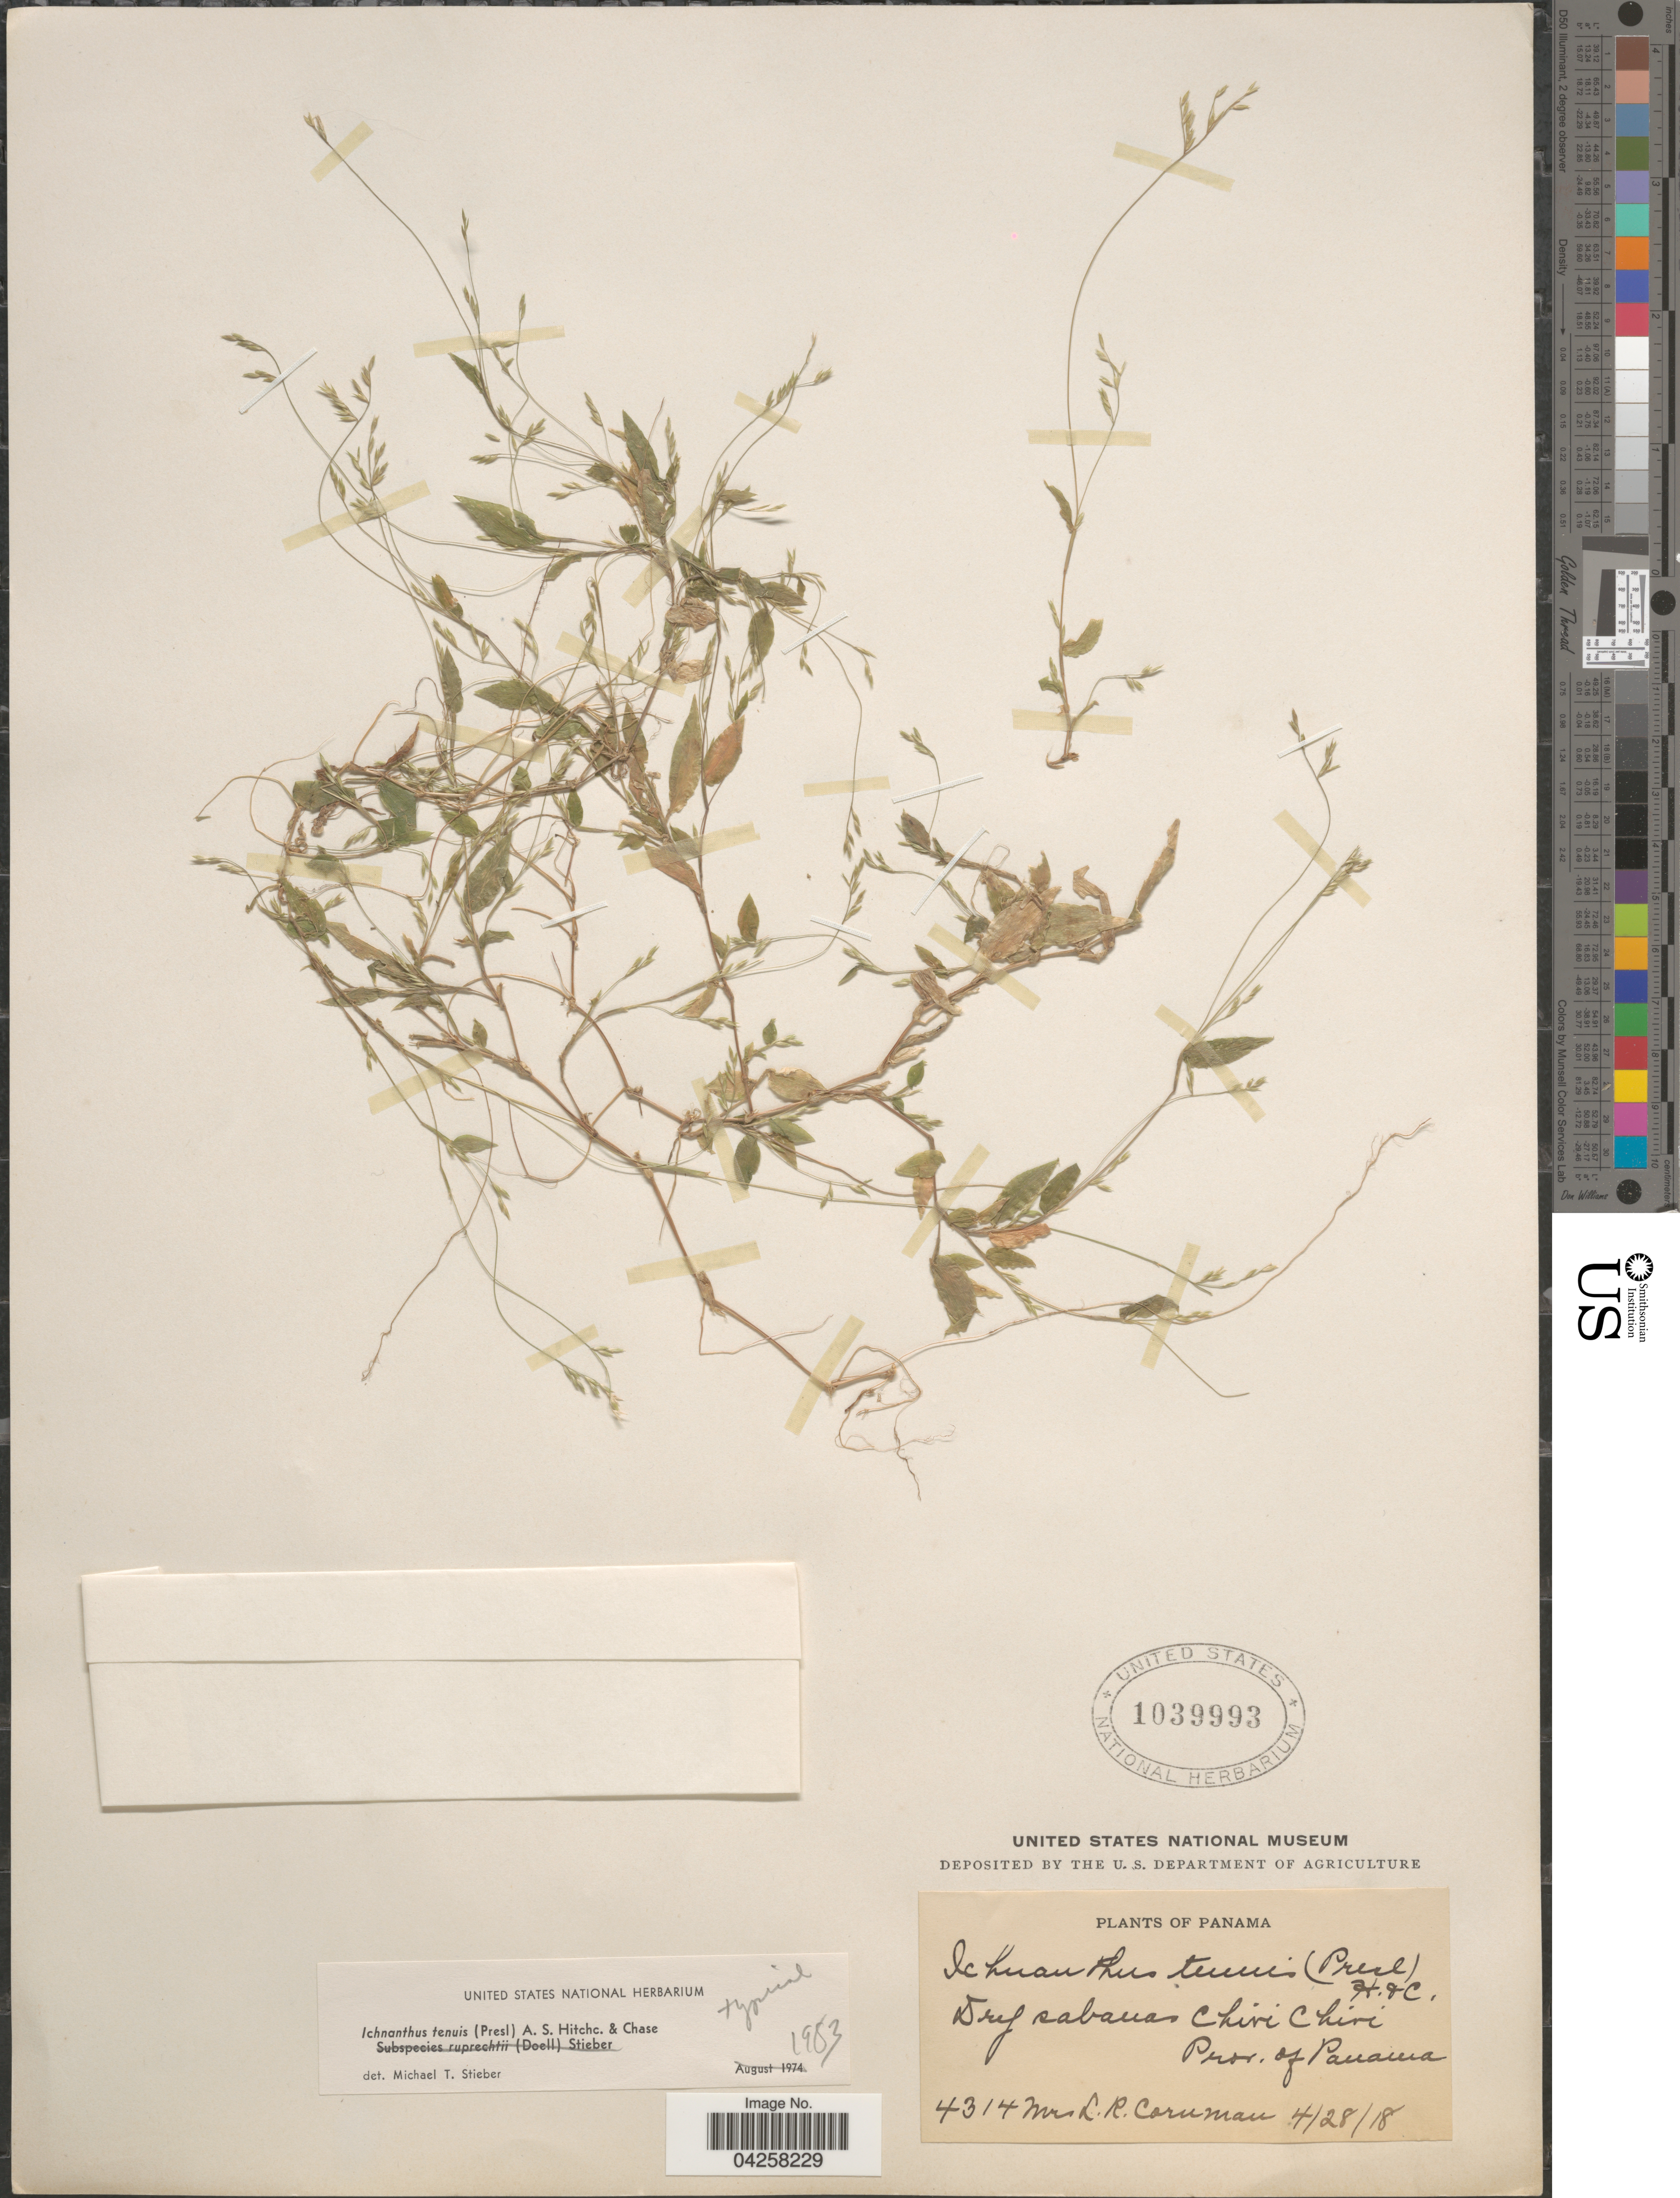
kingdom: Plantae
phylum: Tracheophyta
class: Liliopsida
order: Poales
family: Poaceae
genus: Ichnanthus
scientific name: Ichnanthus tenuis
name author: (J. Presl) Hitchc. & Chase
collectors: L. Cornman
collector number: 4314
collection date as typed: Transcribed d/m/y: 28/4/18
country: Panama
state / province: Panamá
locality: Dry sabanas Chiri Chiri.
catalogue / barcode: US 1039993